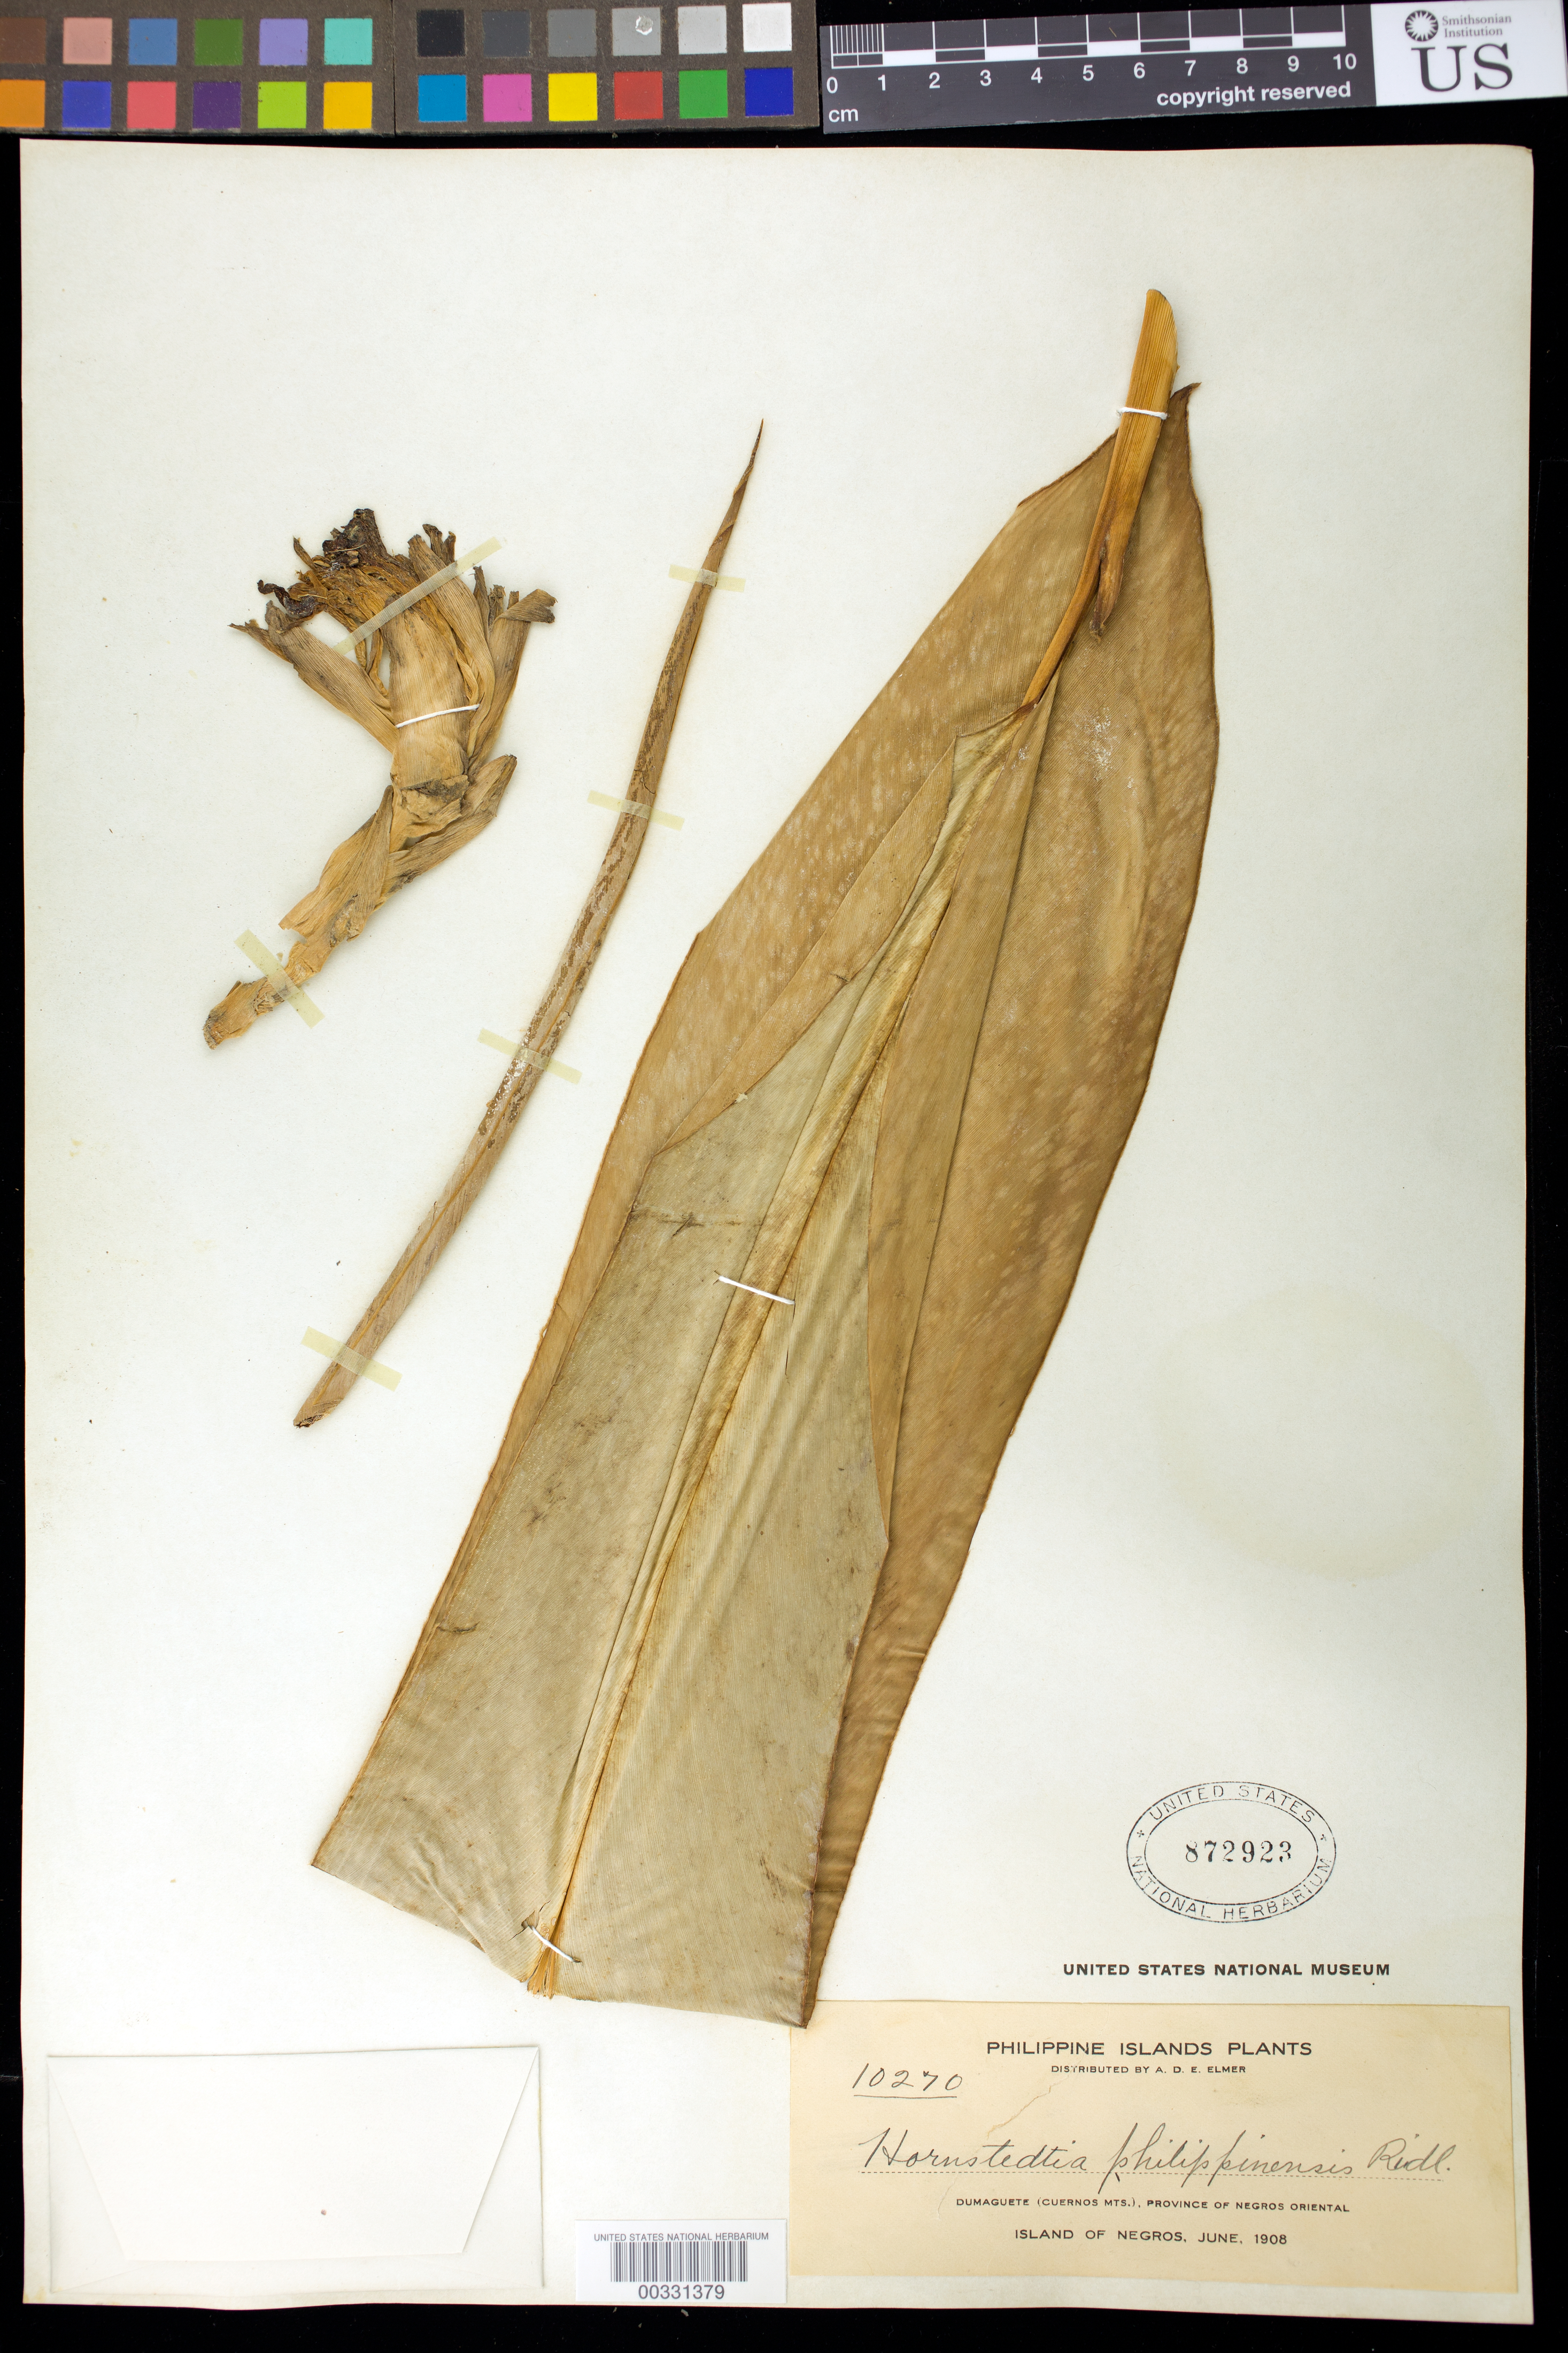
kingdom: Plantae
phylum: Tracheophyta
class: Liliopsida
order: Zingiberales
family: Zingiberaceae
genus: Etlingera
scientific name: Etlingera philippinensis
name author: (Ridl.) R.M. Sm.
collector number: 10270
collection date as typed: Jun 1908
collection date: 1908-06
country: Philippines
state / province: Central Visayas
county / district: Negros Oriental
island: Negros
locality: Dumaguete (cuernos mts)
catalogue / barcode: US 872923